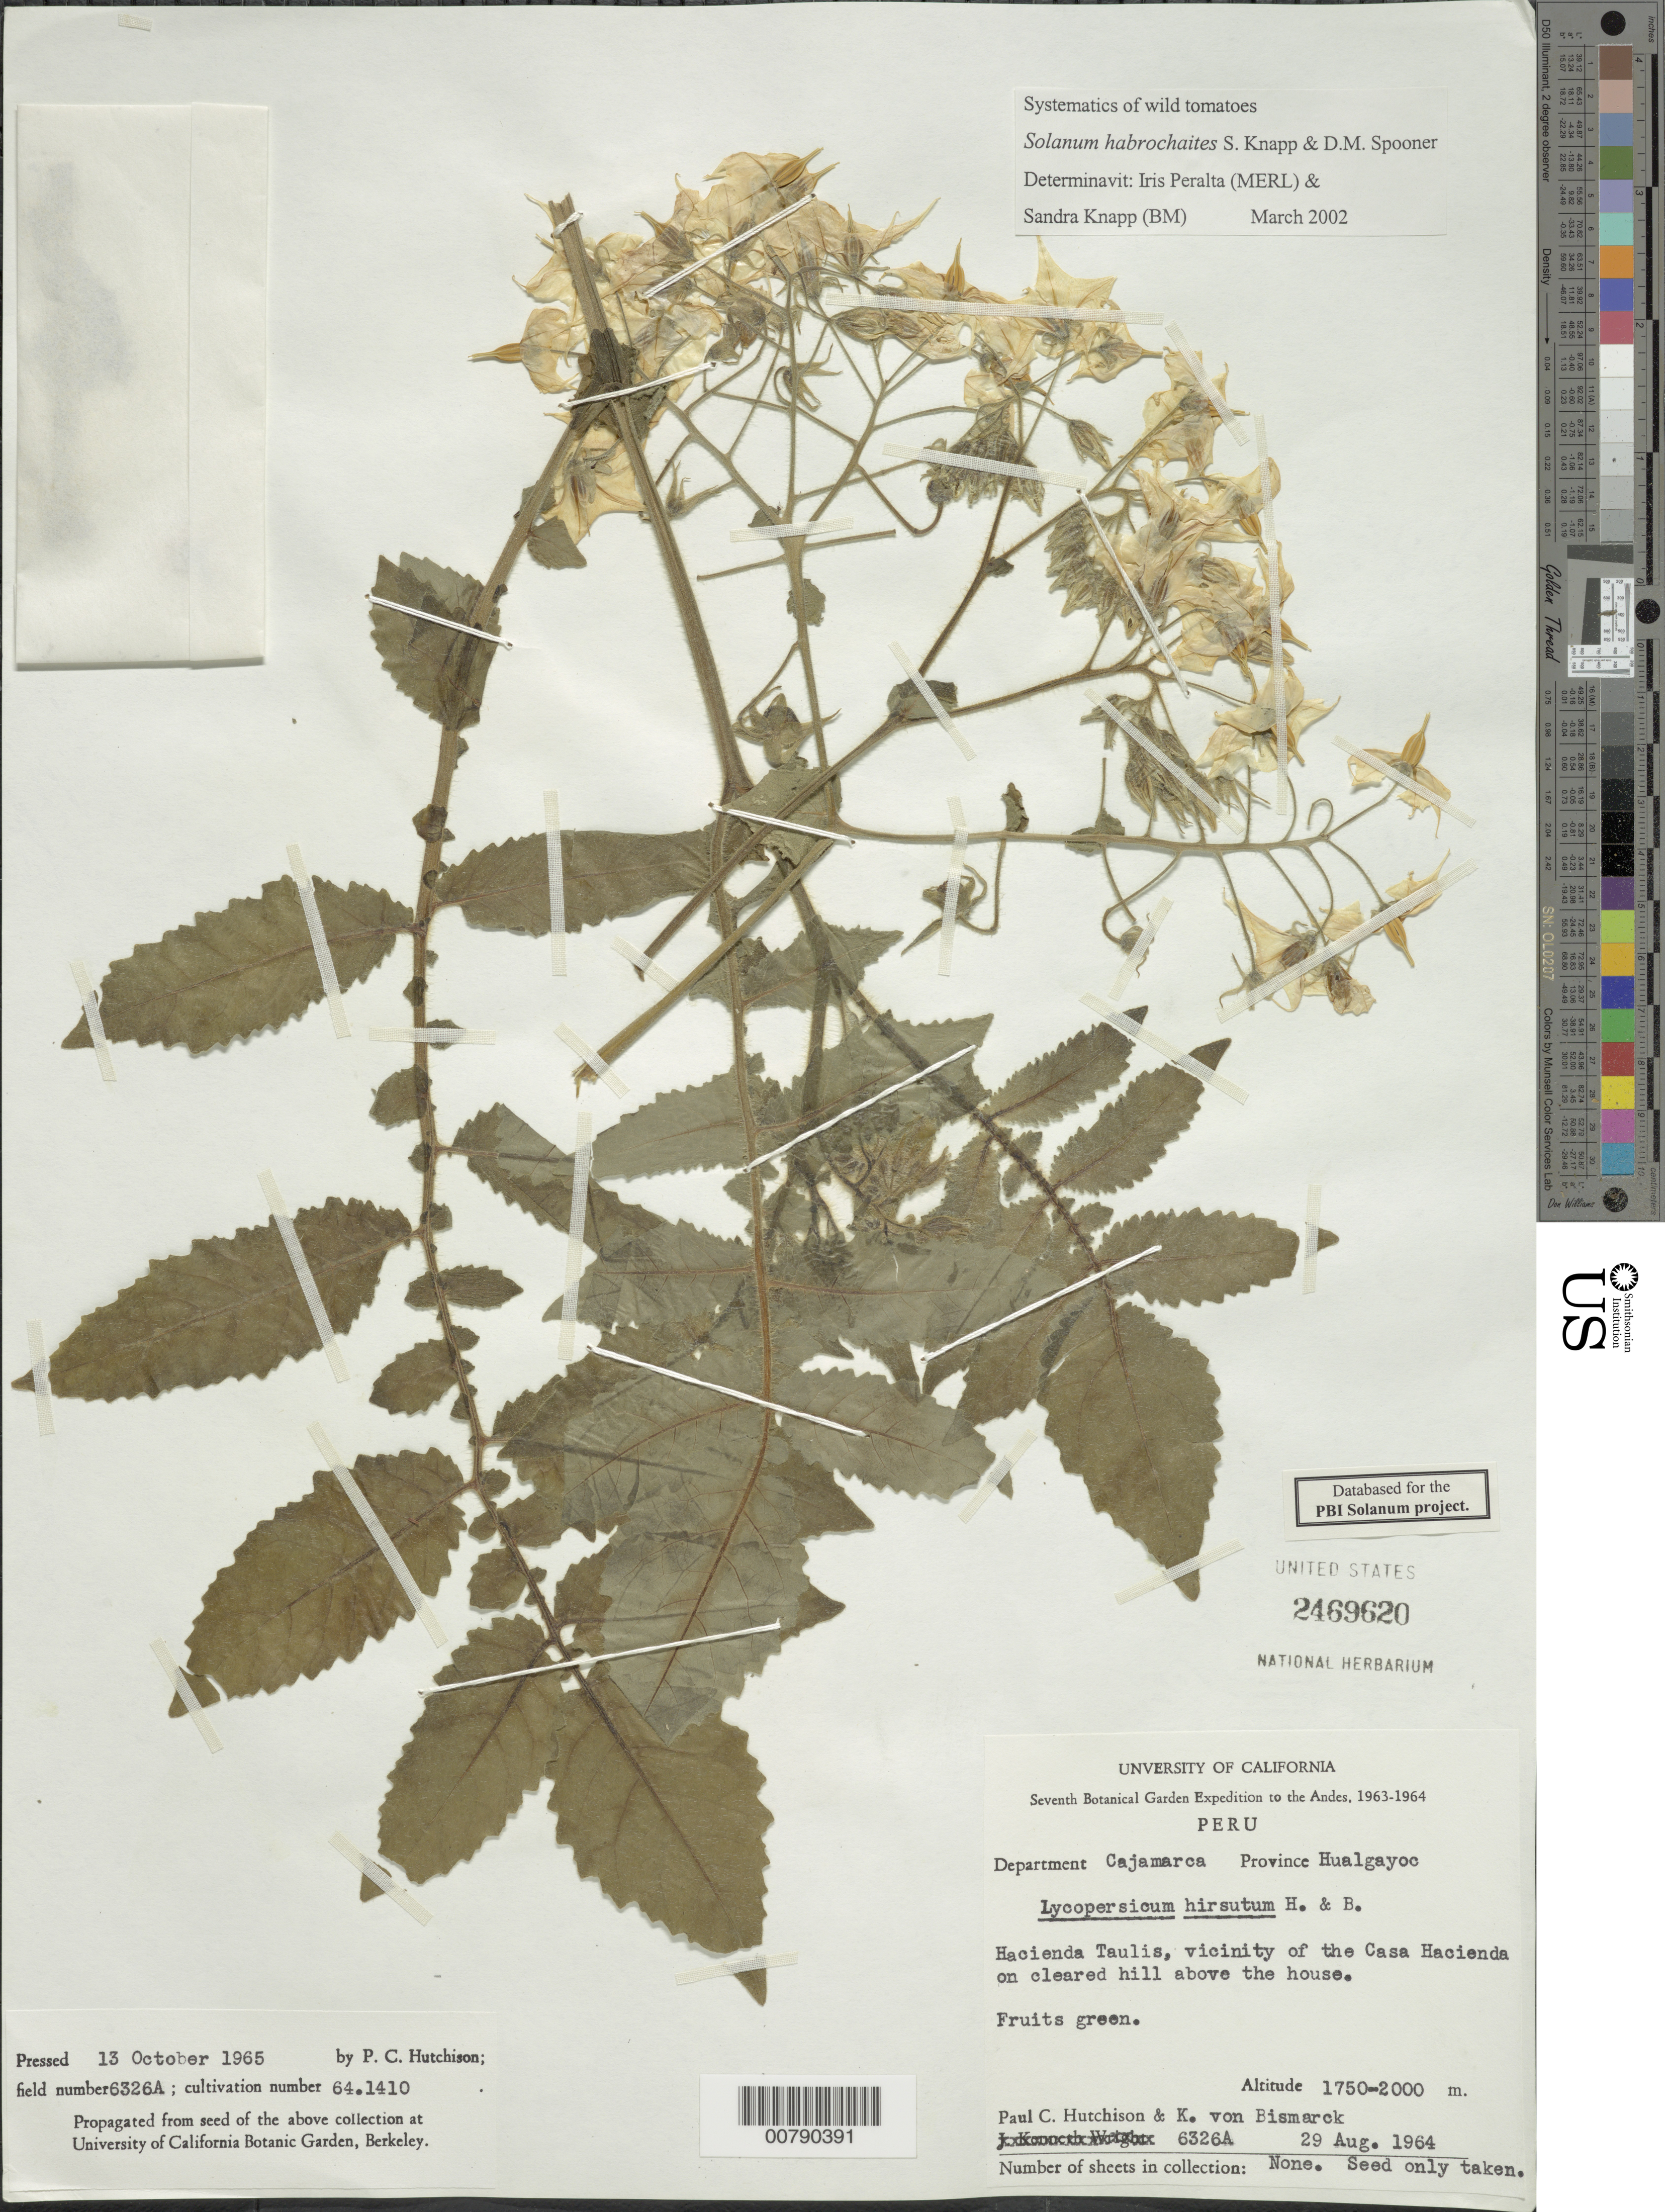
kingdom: Plantae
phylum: Tracheophyta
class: Magnoliopsida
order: Solanales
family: Solanaceae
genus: Solanum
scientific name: Solanum habrochaites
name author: S. Knapp & D.M. Spooner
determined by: Peralta, Iris E.; Knapp, S. D.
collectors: P. C. Hutchison & K. von Bismarck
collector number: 6326A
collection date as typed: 29 Aug 1964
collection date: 1964-08-29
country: Peru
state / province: Cajamarca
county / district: Hualgayoc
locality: vicinity of Casa Hacienda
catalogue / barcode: US 2469620